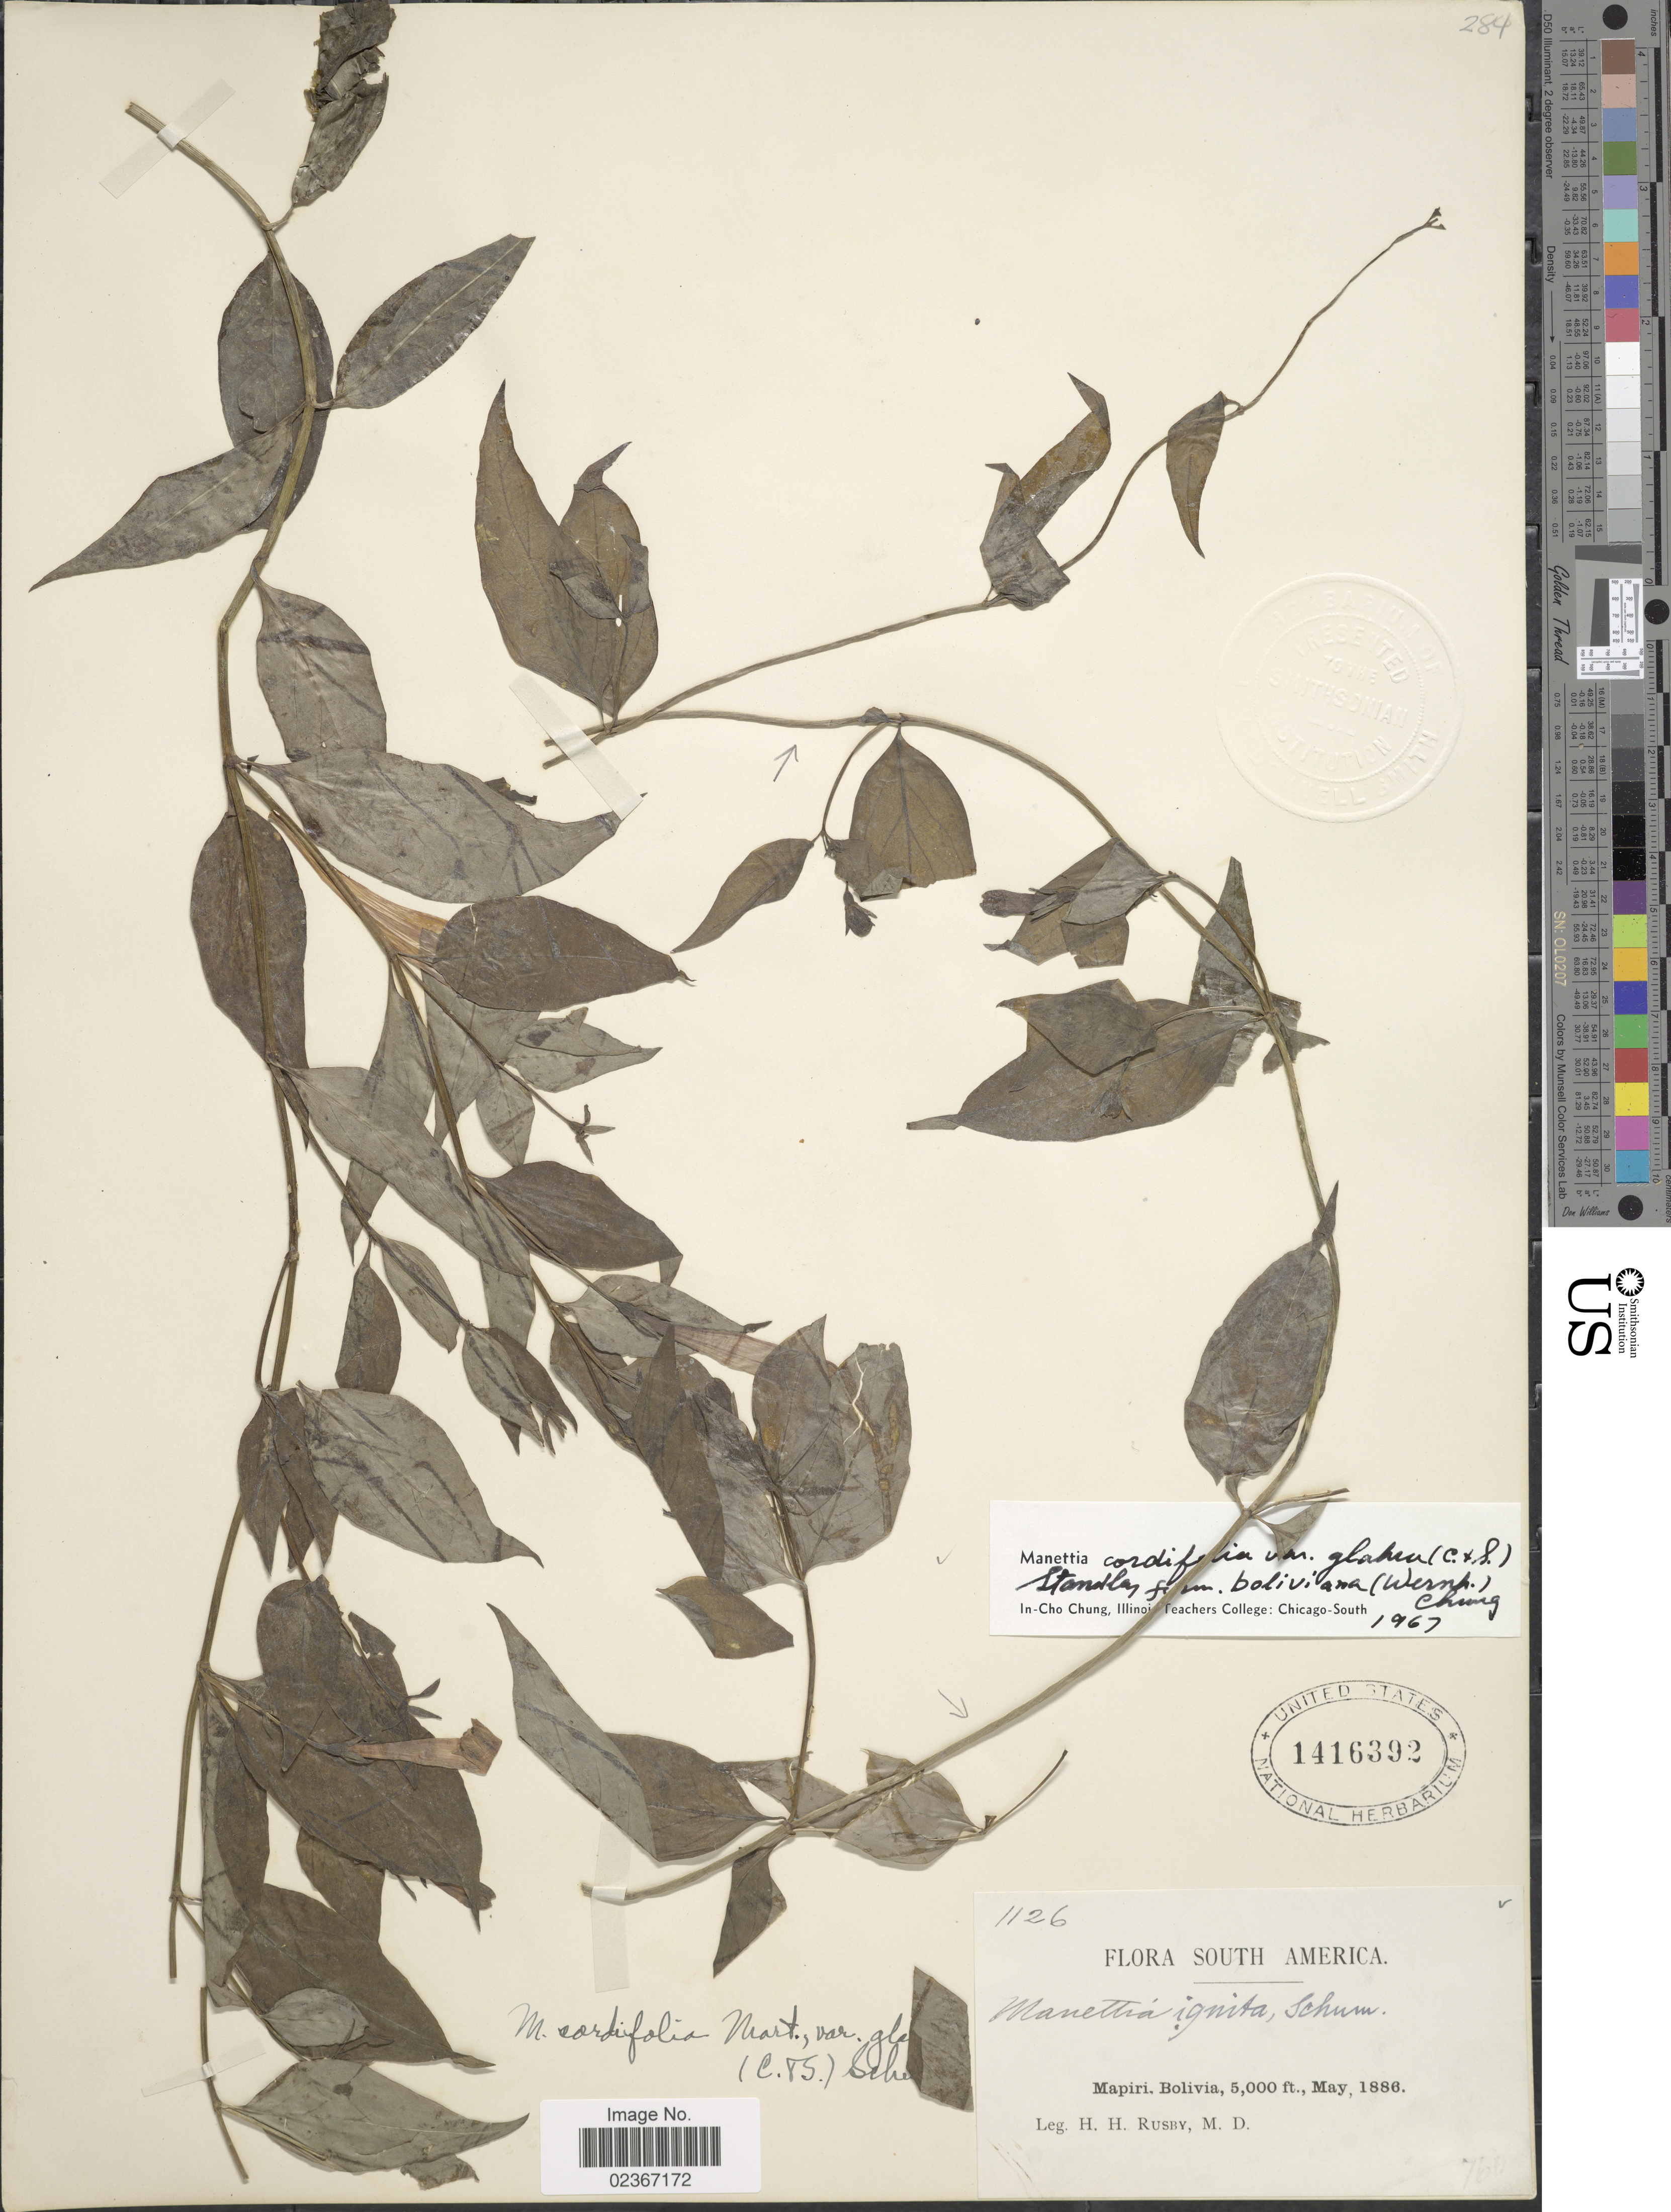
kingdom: Plantae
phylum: Tracheophyta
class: Magnoliopsida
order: Gentianales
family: Rubiaceae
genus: Manettia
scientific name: Manettia cordifolia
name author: Mart.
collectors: H. H. Rusby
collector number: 1126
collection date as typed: May, 1886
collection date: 1886-05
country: Bolivia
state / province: La Páz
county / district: Larecaja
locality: Mapiri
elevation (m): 1524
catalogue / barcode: US 1416392